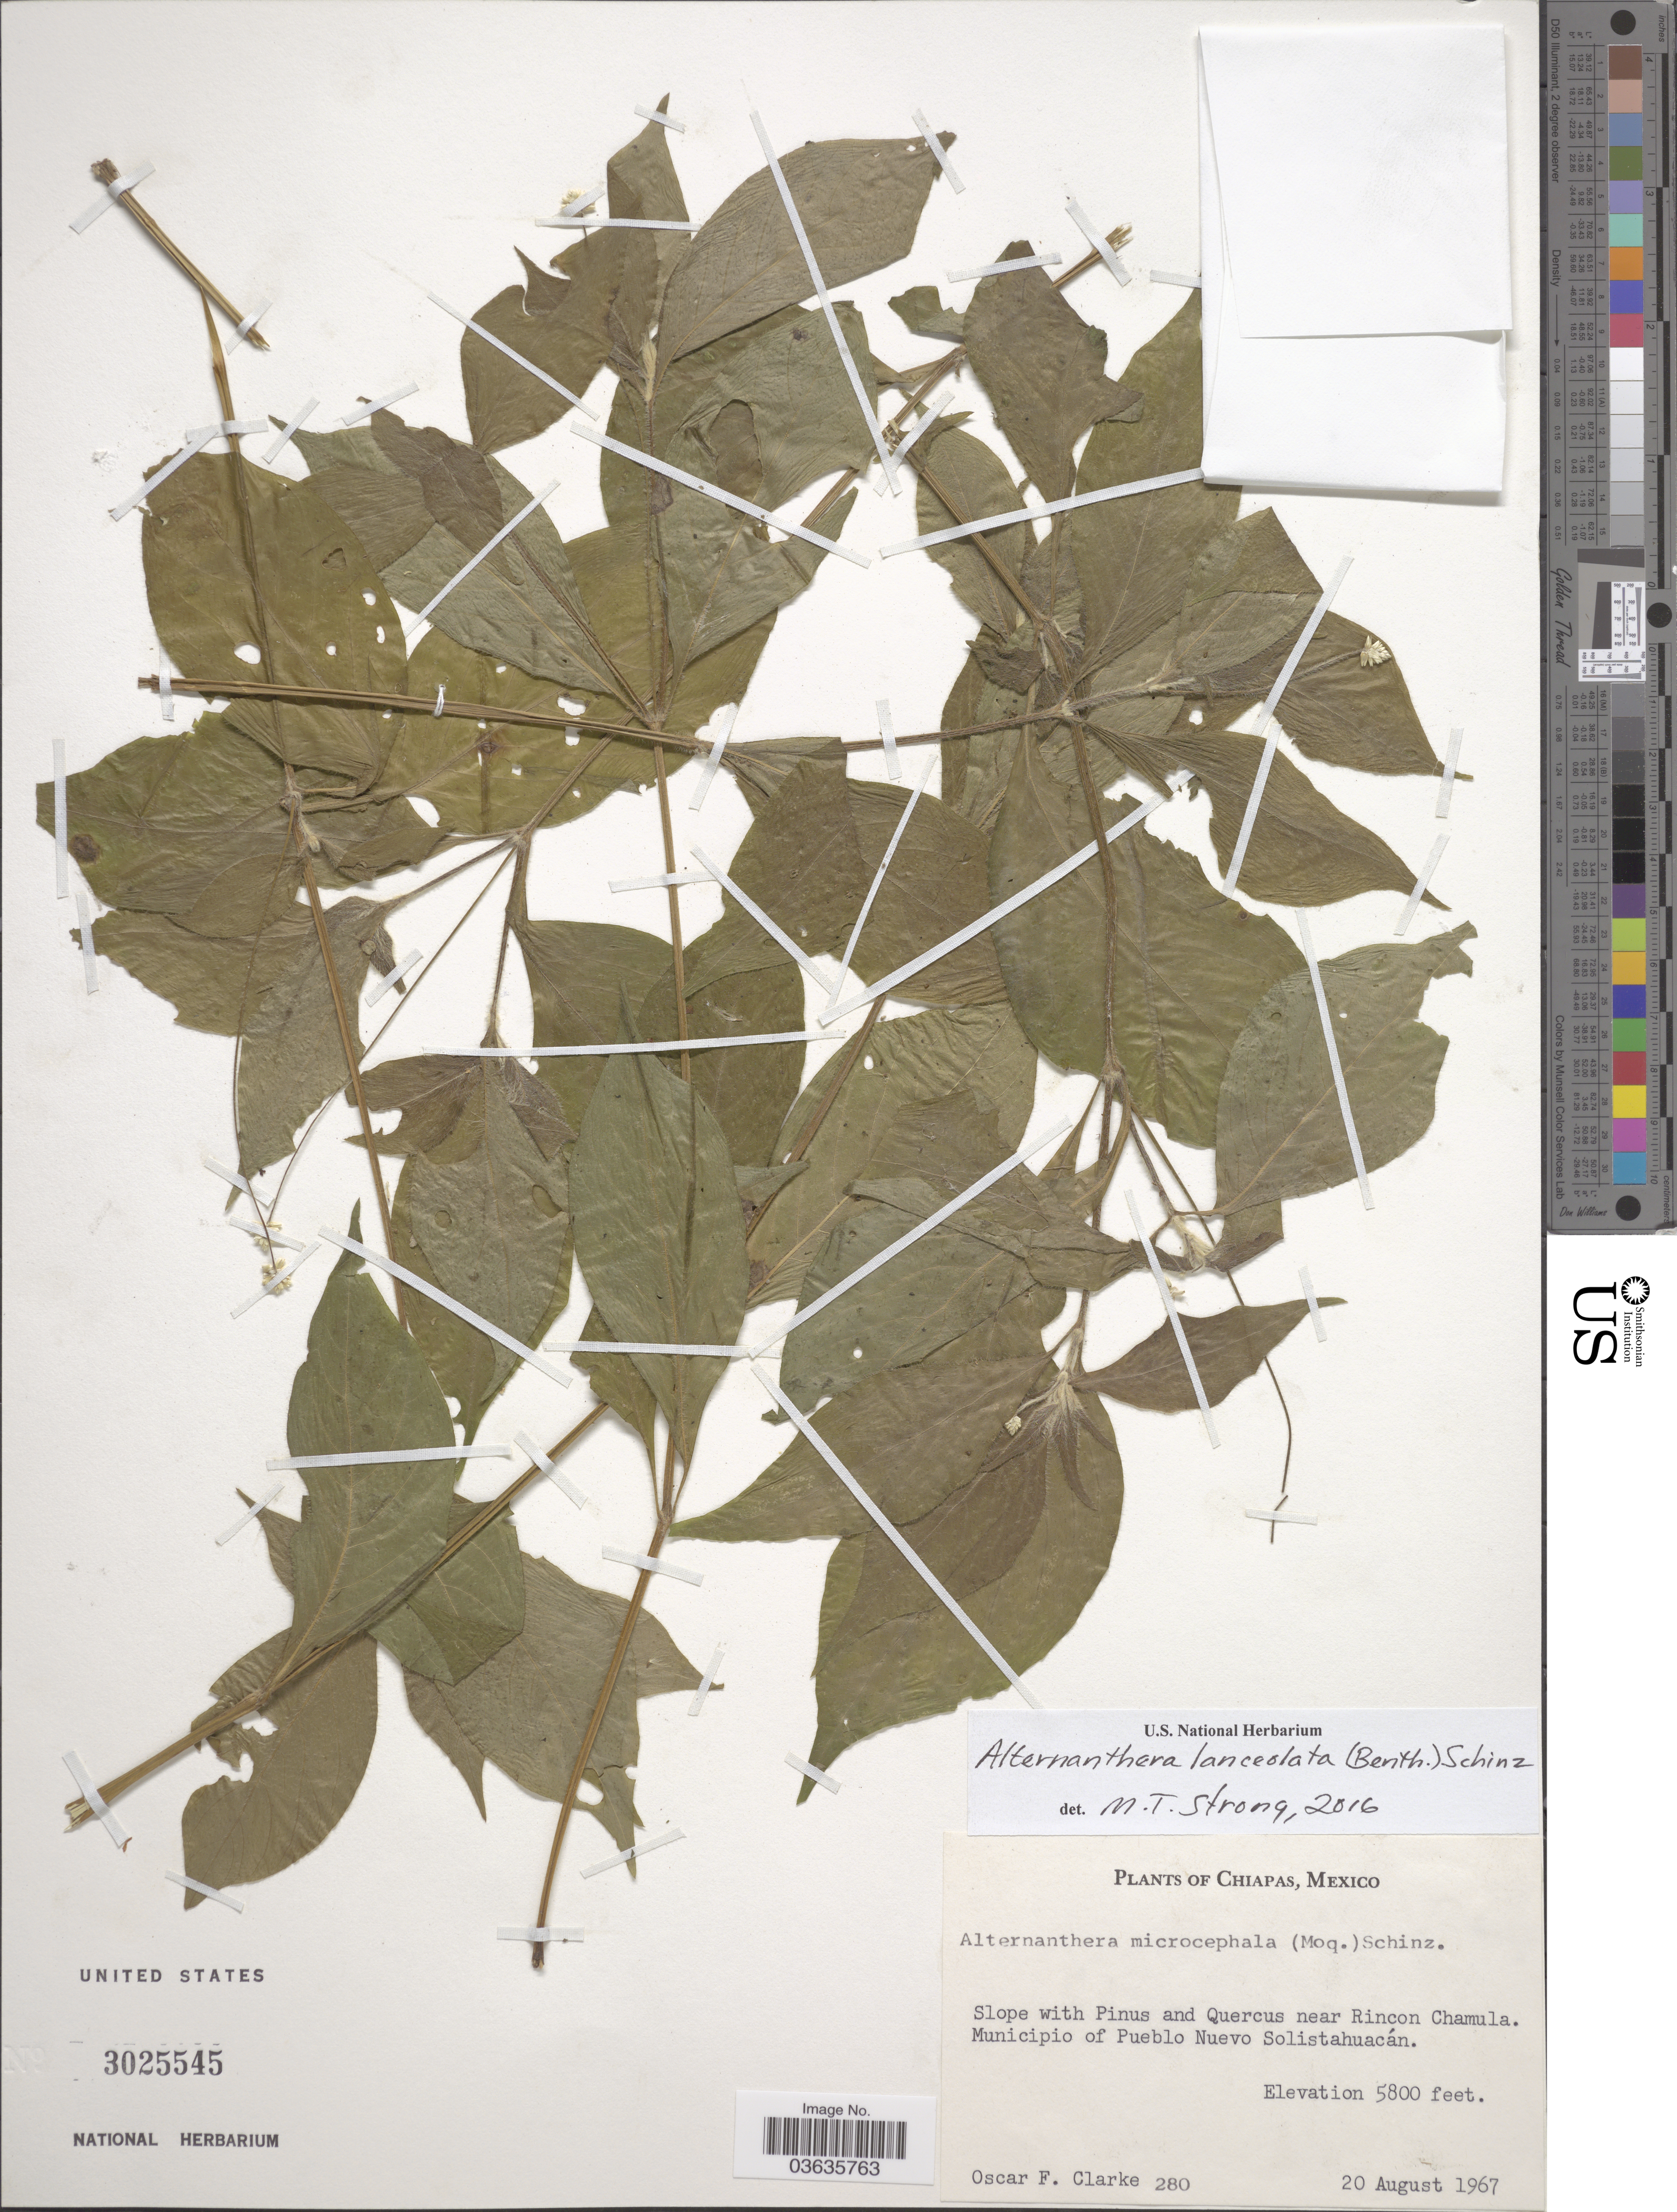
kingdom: Plantae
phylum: Tracheophyta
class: Magnoliopsida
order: Caryophyllales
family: Amaranthaceae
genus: Alternanthera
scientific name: Alternanthera lanceolata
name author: (Benth.) Schinz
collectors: O. F. Clarke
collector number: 280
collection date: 1967-08-20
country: Mexico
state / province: Chiapas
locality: Near Rincon Chamula. Municipio of Pueblo Nuevo Solistahuacán.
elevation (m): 1768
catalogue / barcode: US 3025545